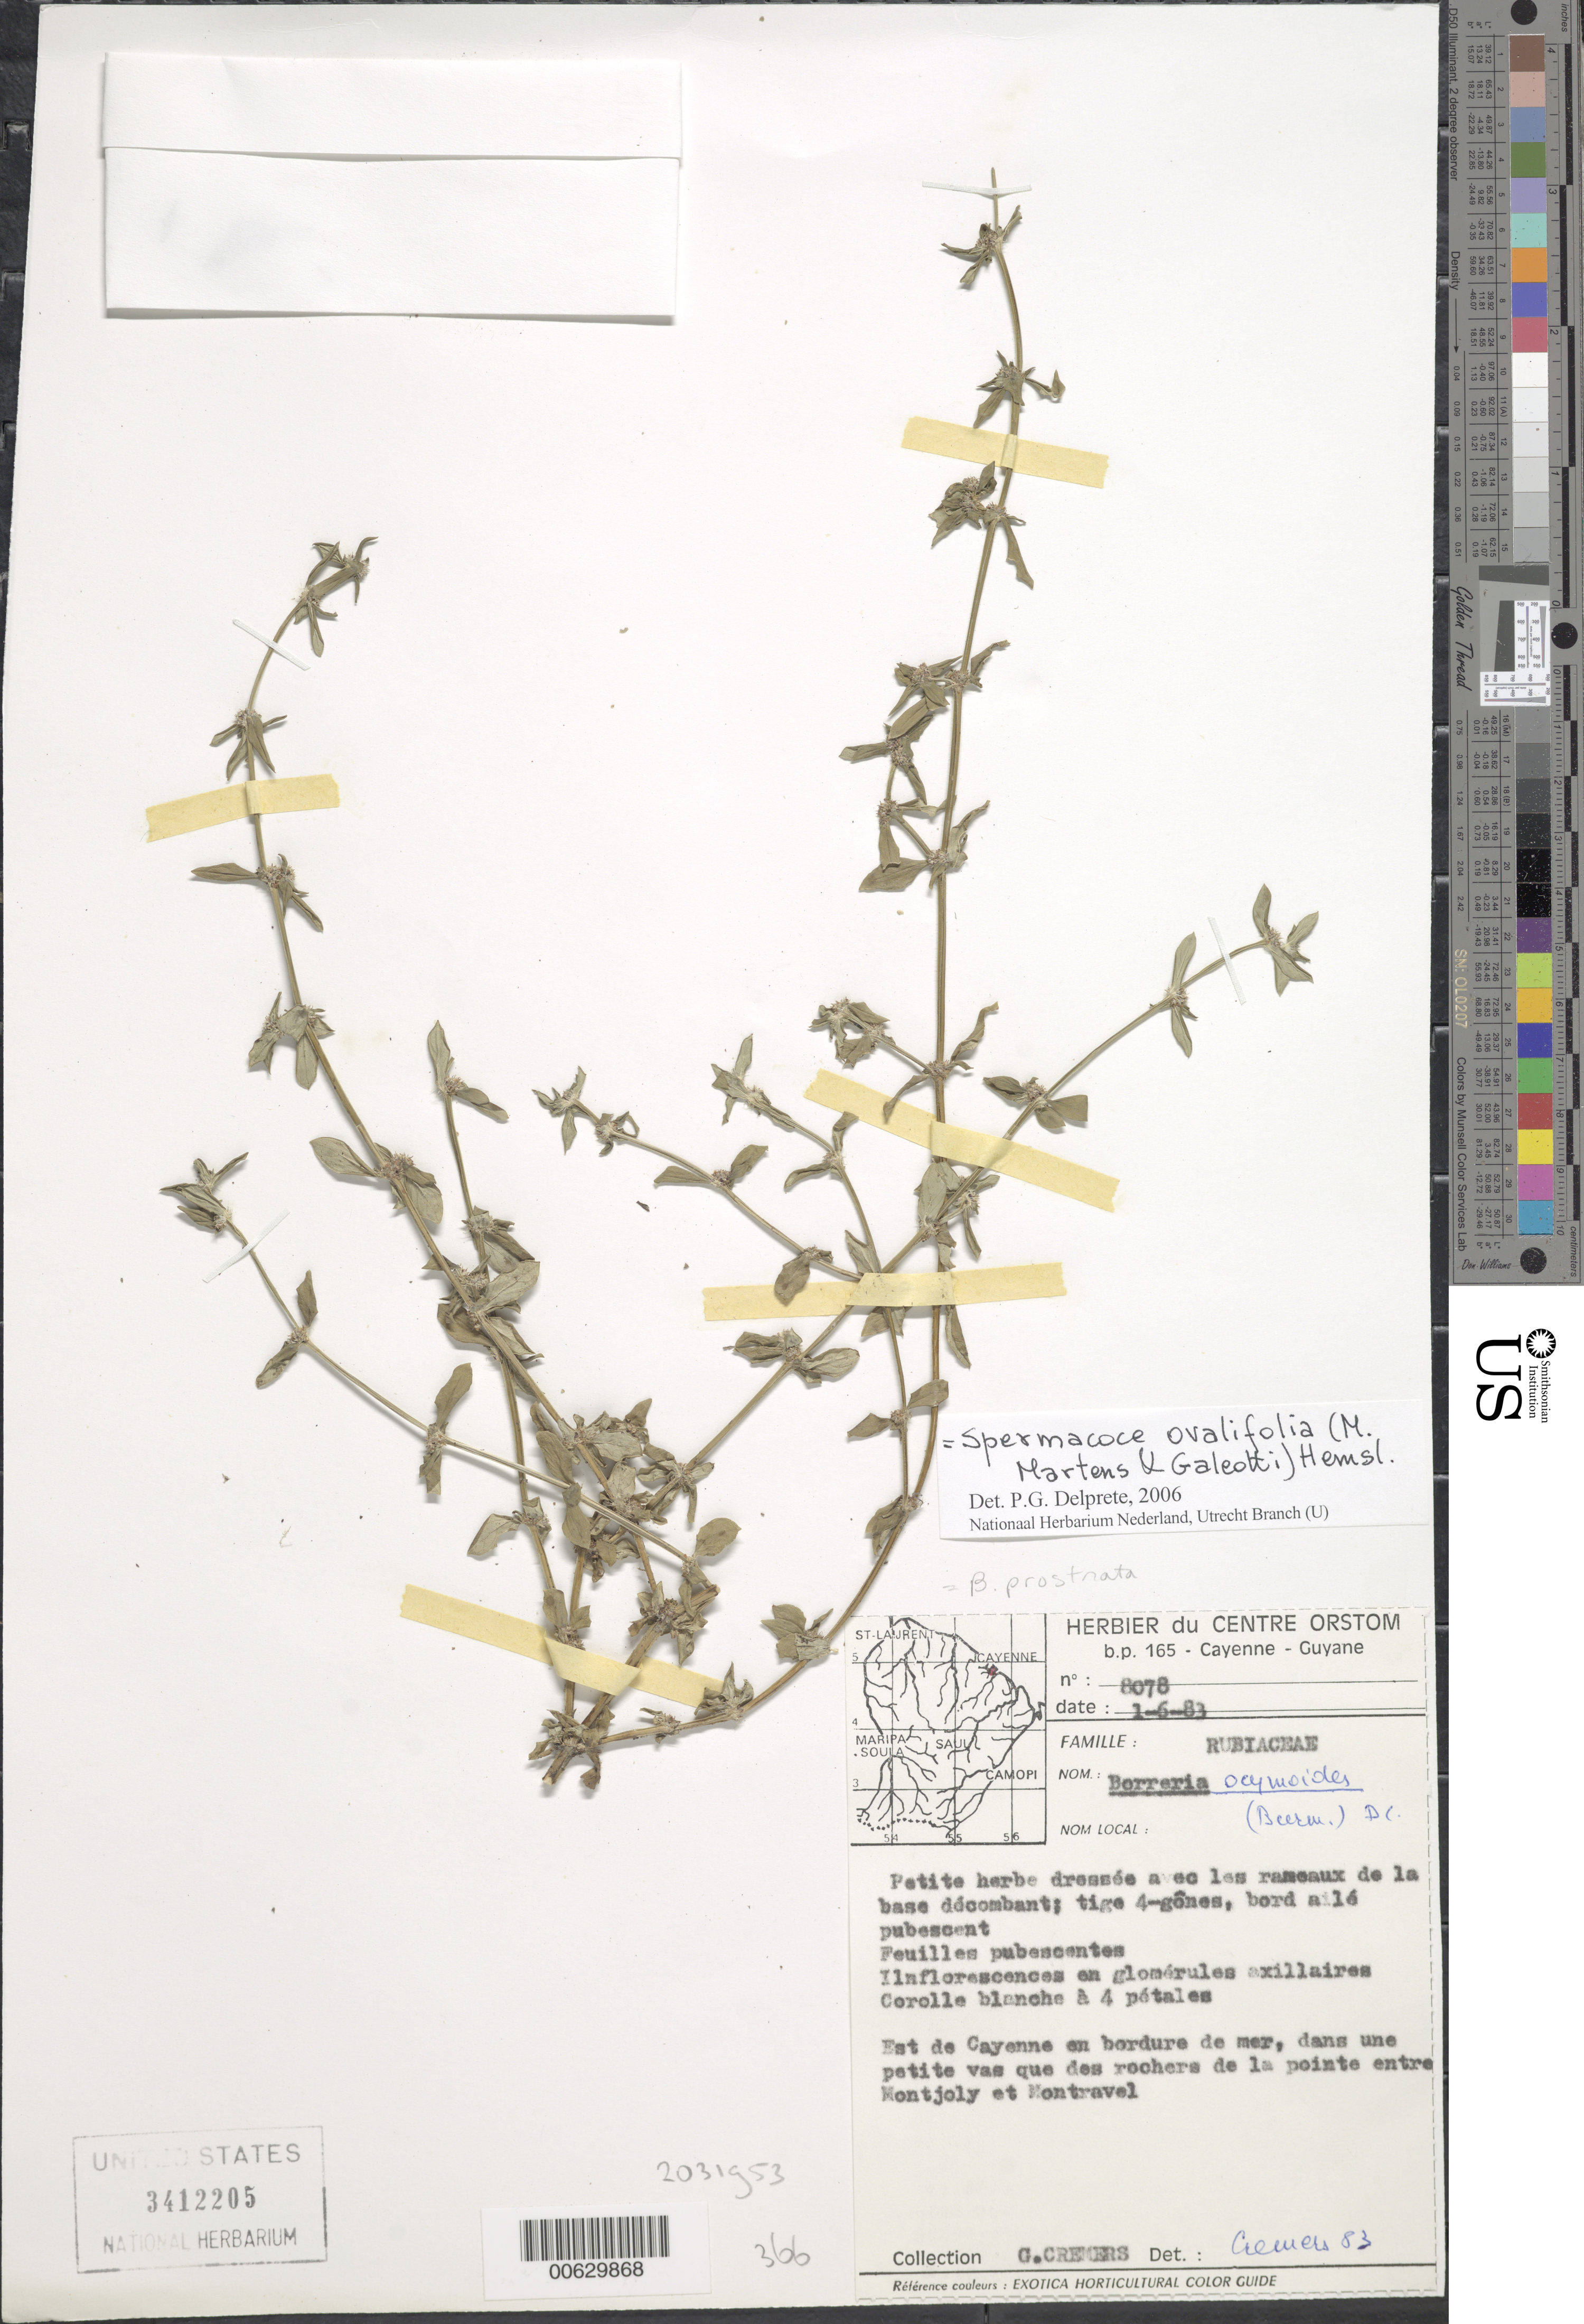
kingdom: Plantae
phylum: Tracheophyta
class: Magnoliopsida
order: Gentianales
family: Rubiaceae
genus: Spermacoce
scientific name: Spermacoce ovalifolia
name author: (M. Martens & Galeotti) Hemsl.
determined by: Delprete, P. G., Herb. de Guyane Cay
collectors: G. Cremers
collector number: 8078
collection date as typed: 1-Jun-83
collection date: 1983-06-01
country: French Guiana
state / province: Cayenne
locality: Cayenne, east of, betw. Montjoly and Montravel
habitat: En bordure de mer, dans une petite vas que des rochers de la pointe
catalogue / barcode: US 3412205